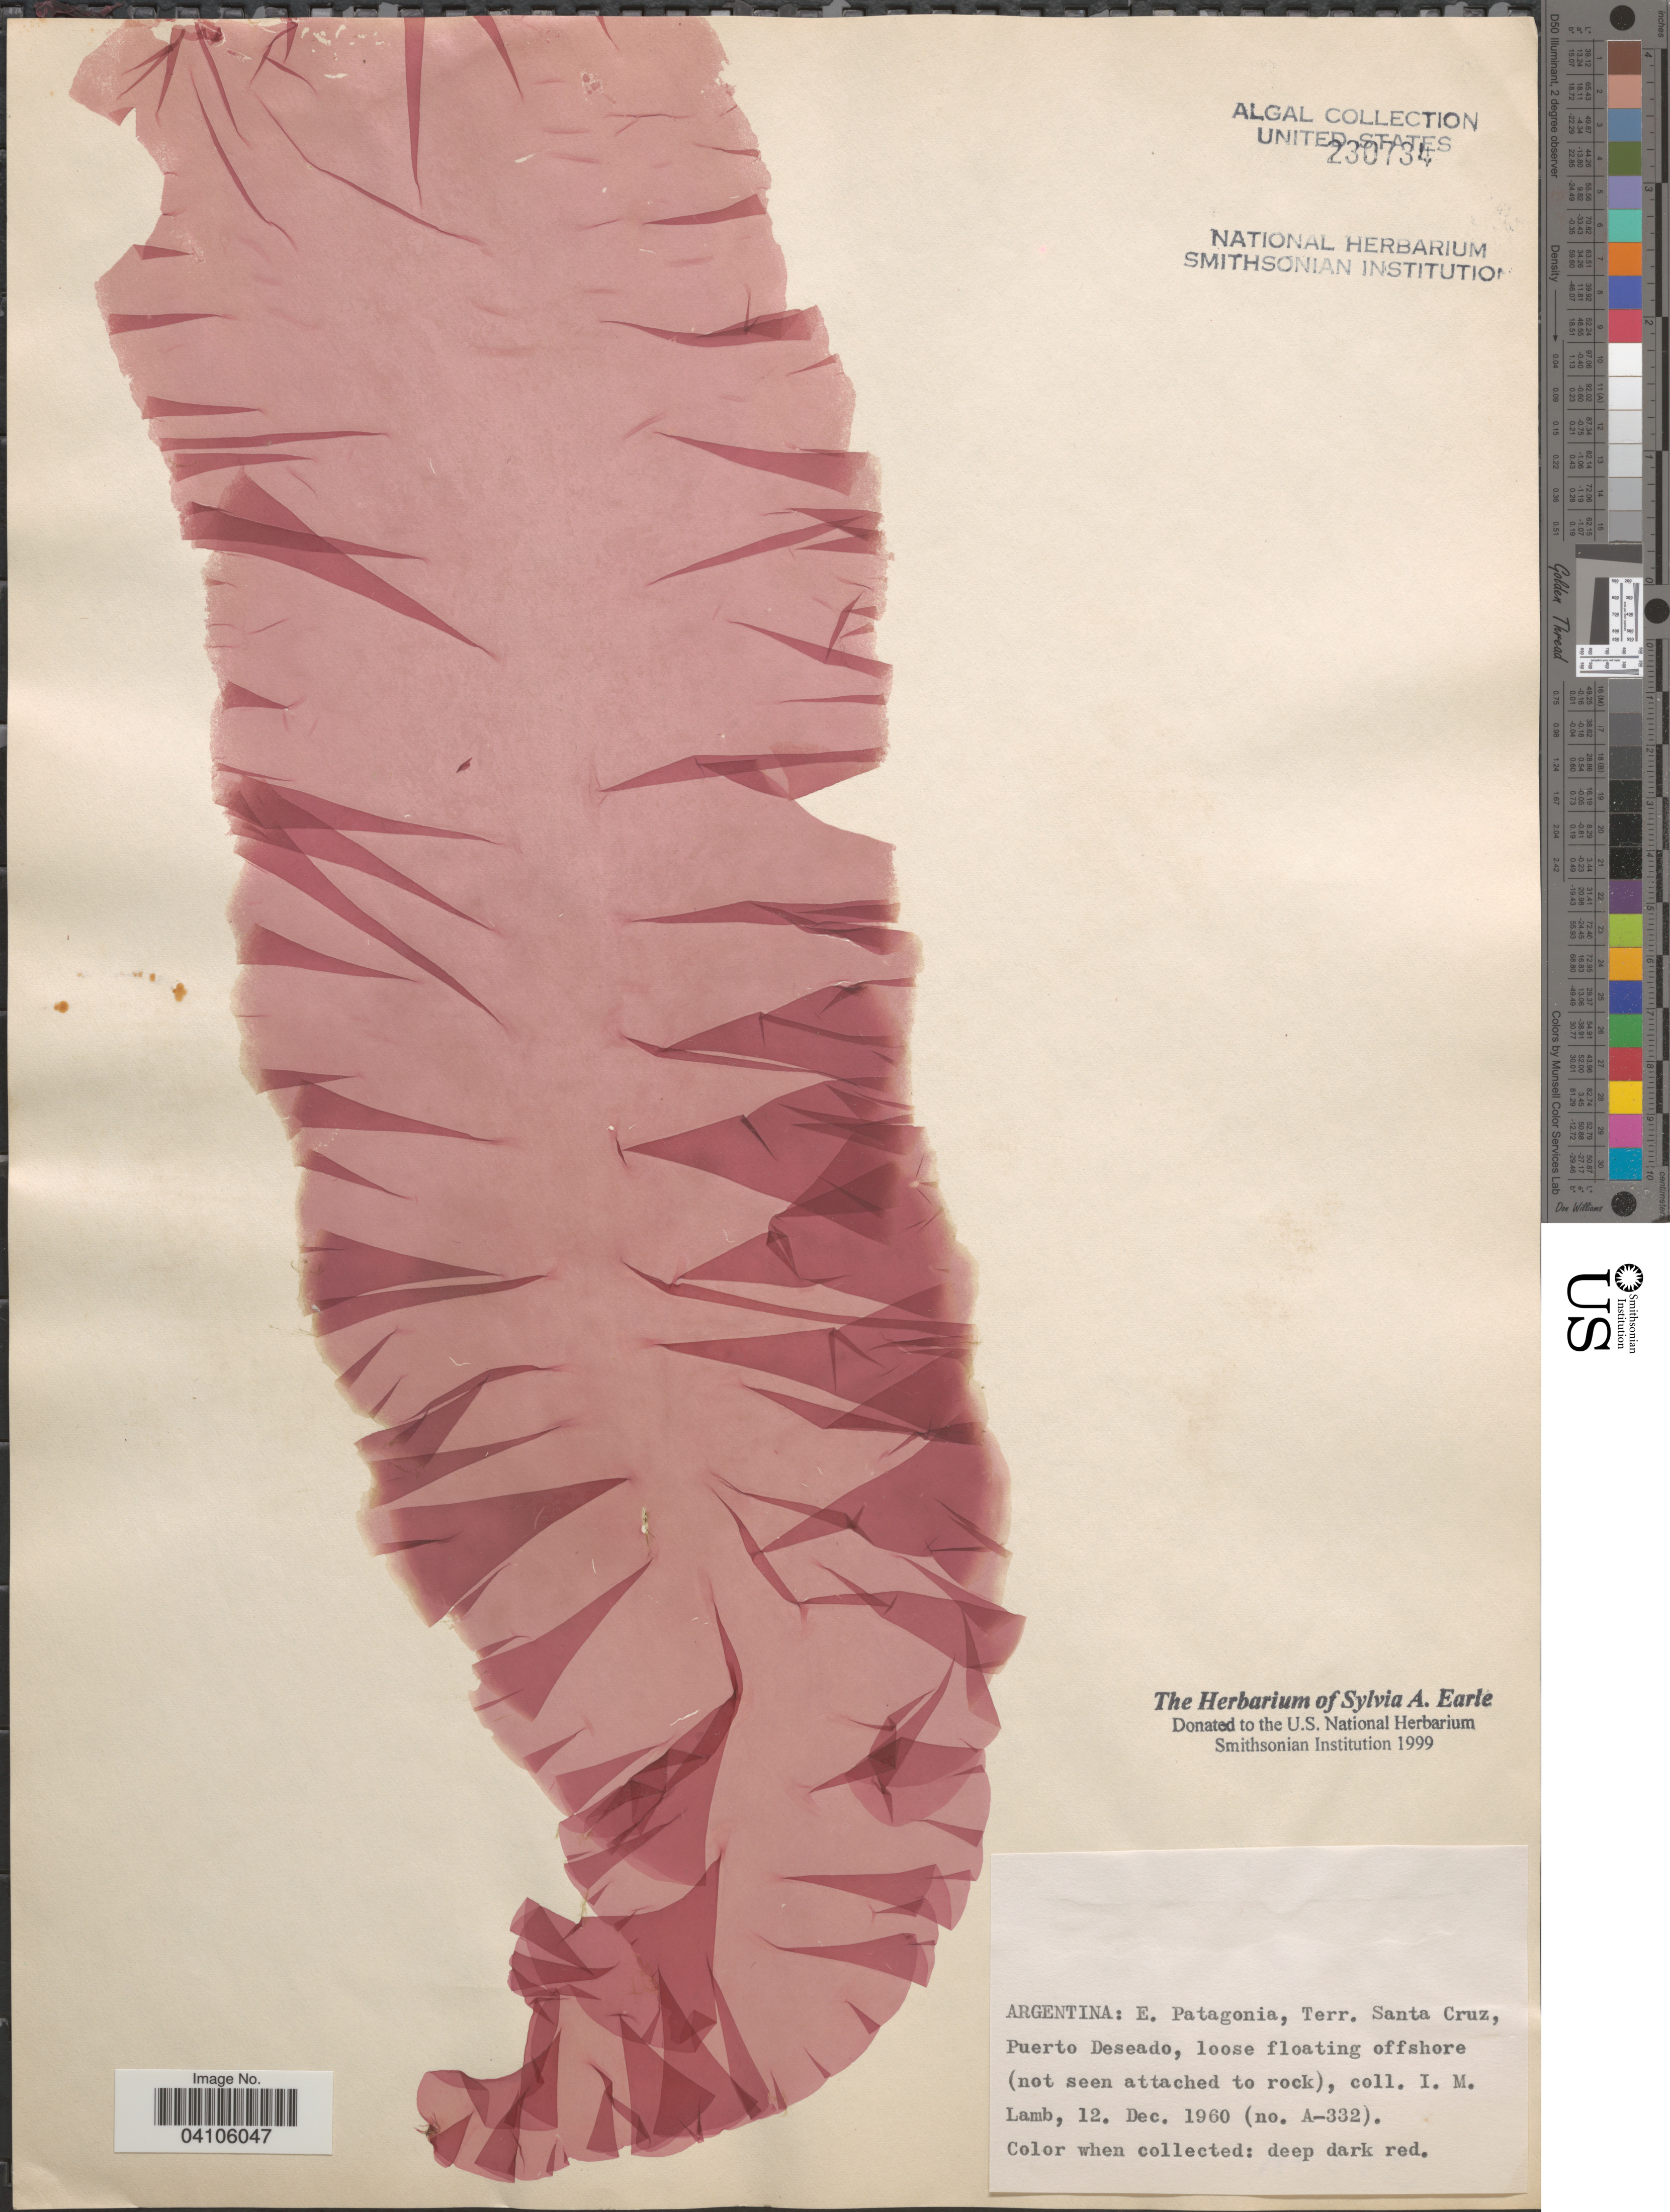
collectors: I. M. Lamb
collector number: A-332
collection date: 1960-12-12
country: Argentina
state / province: Santa Cruz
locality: E. Patagonia, Terr. Santa Cruz, Puerto Deseado.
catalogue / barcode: US 230734